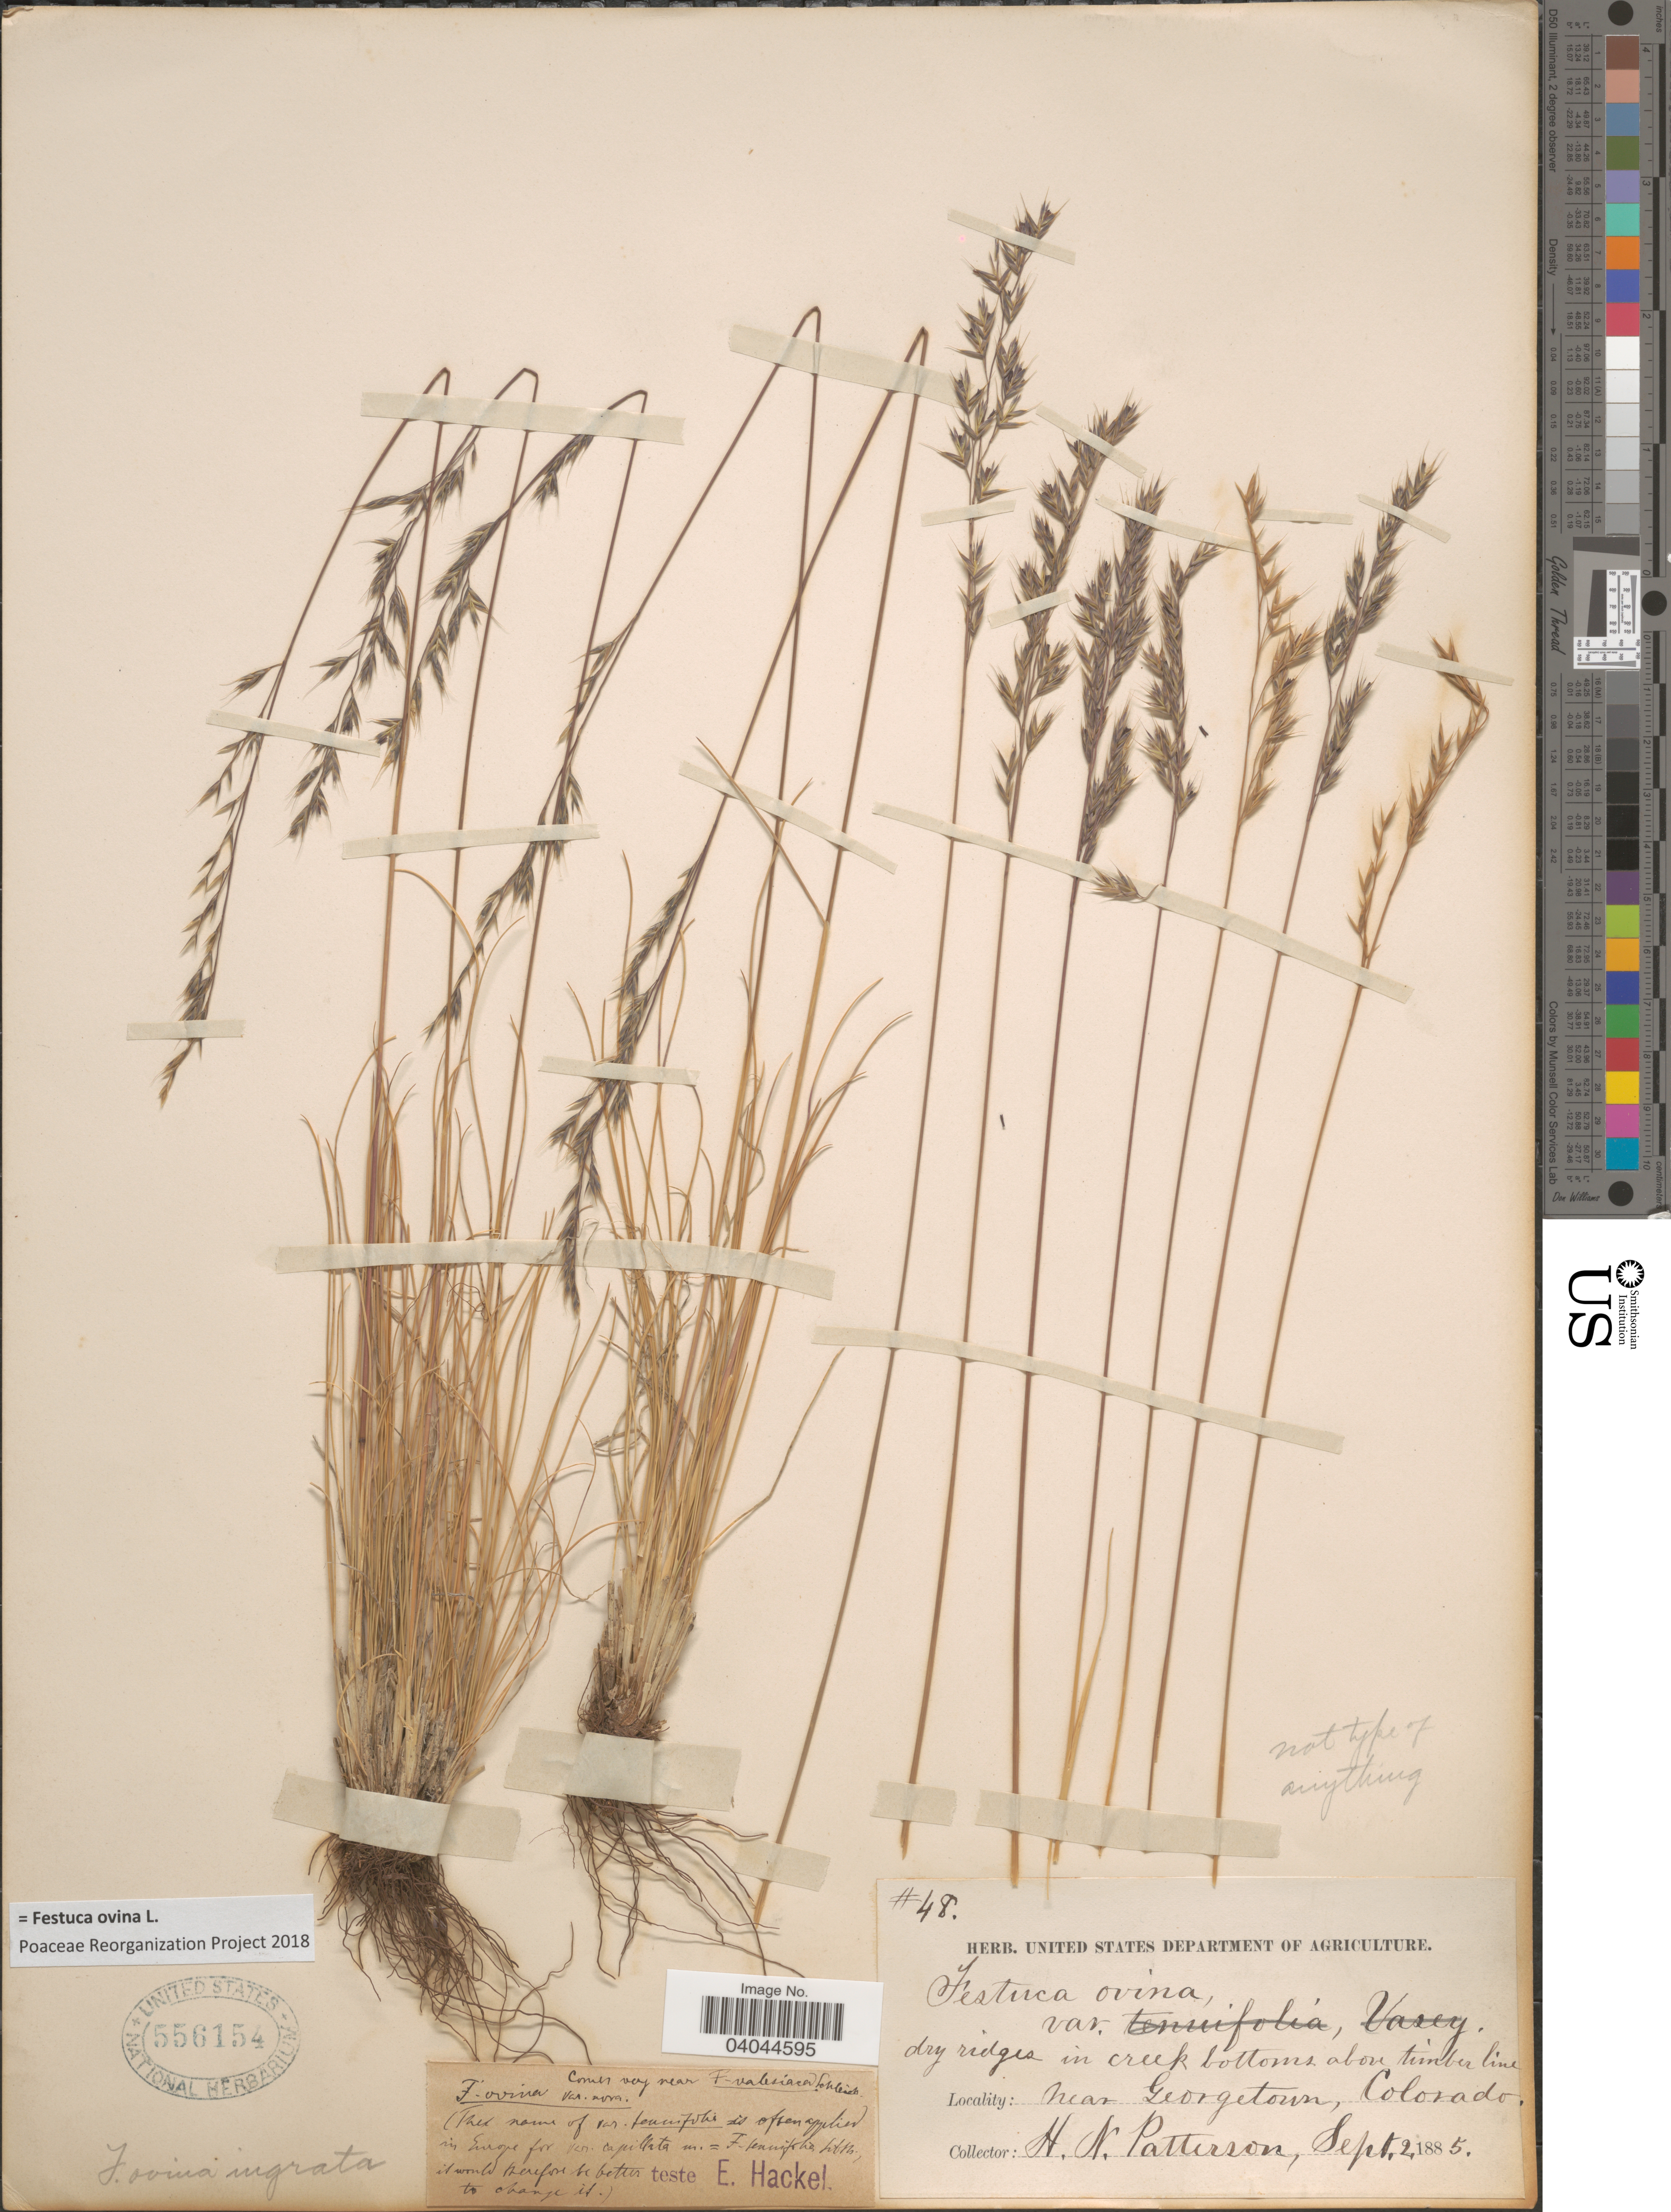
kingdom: Plantae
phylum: Tracheophyta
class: Liliopsida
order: Poales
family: Poaceae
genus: Festuca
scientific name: Festuca ovina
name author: L.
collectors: H. N. Patterson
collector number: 48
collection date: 1885-09-02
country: United States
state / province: Colorado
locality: Near Georgetown.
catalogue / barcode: US 556154